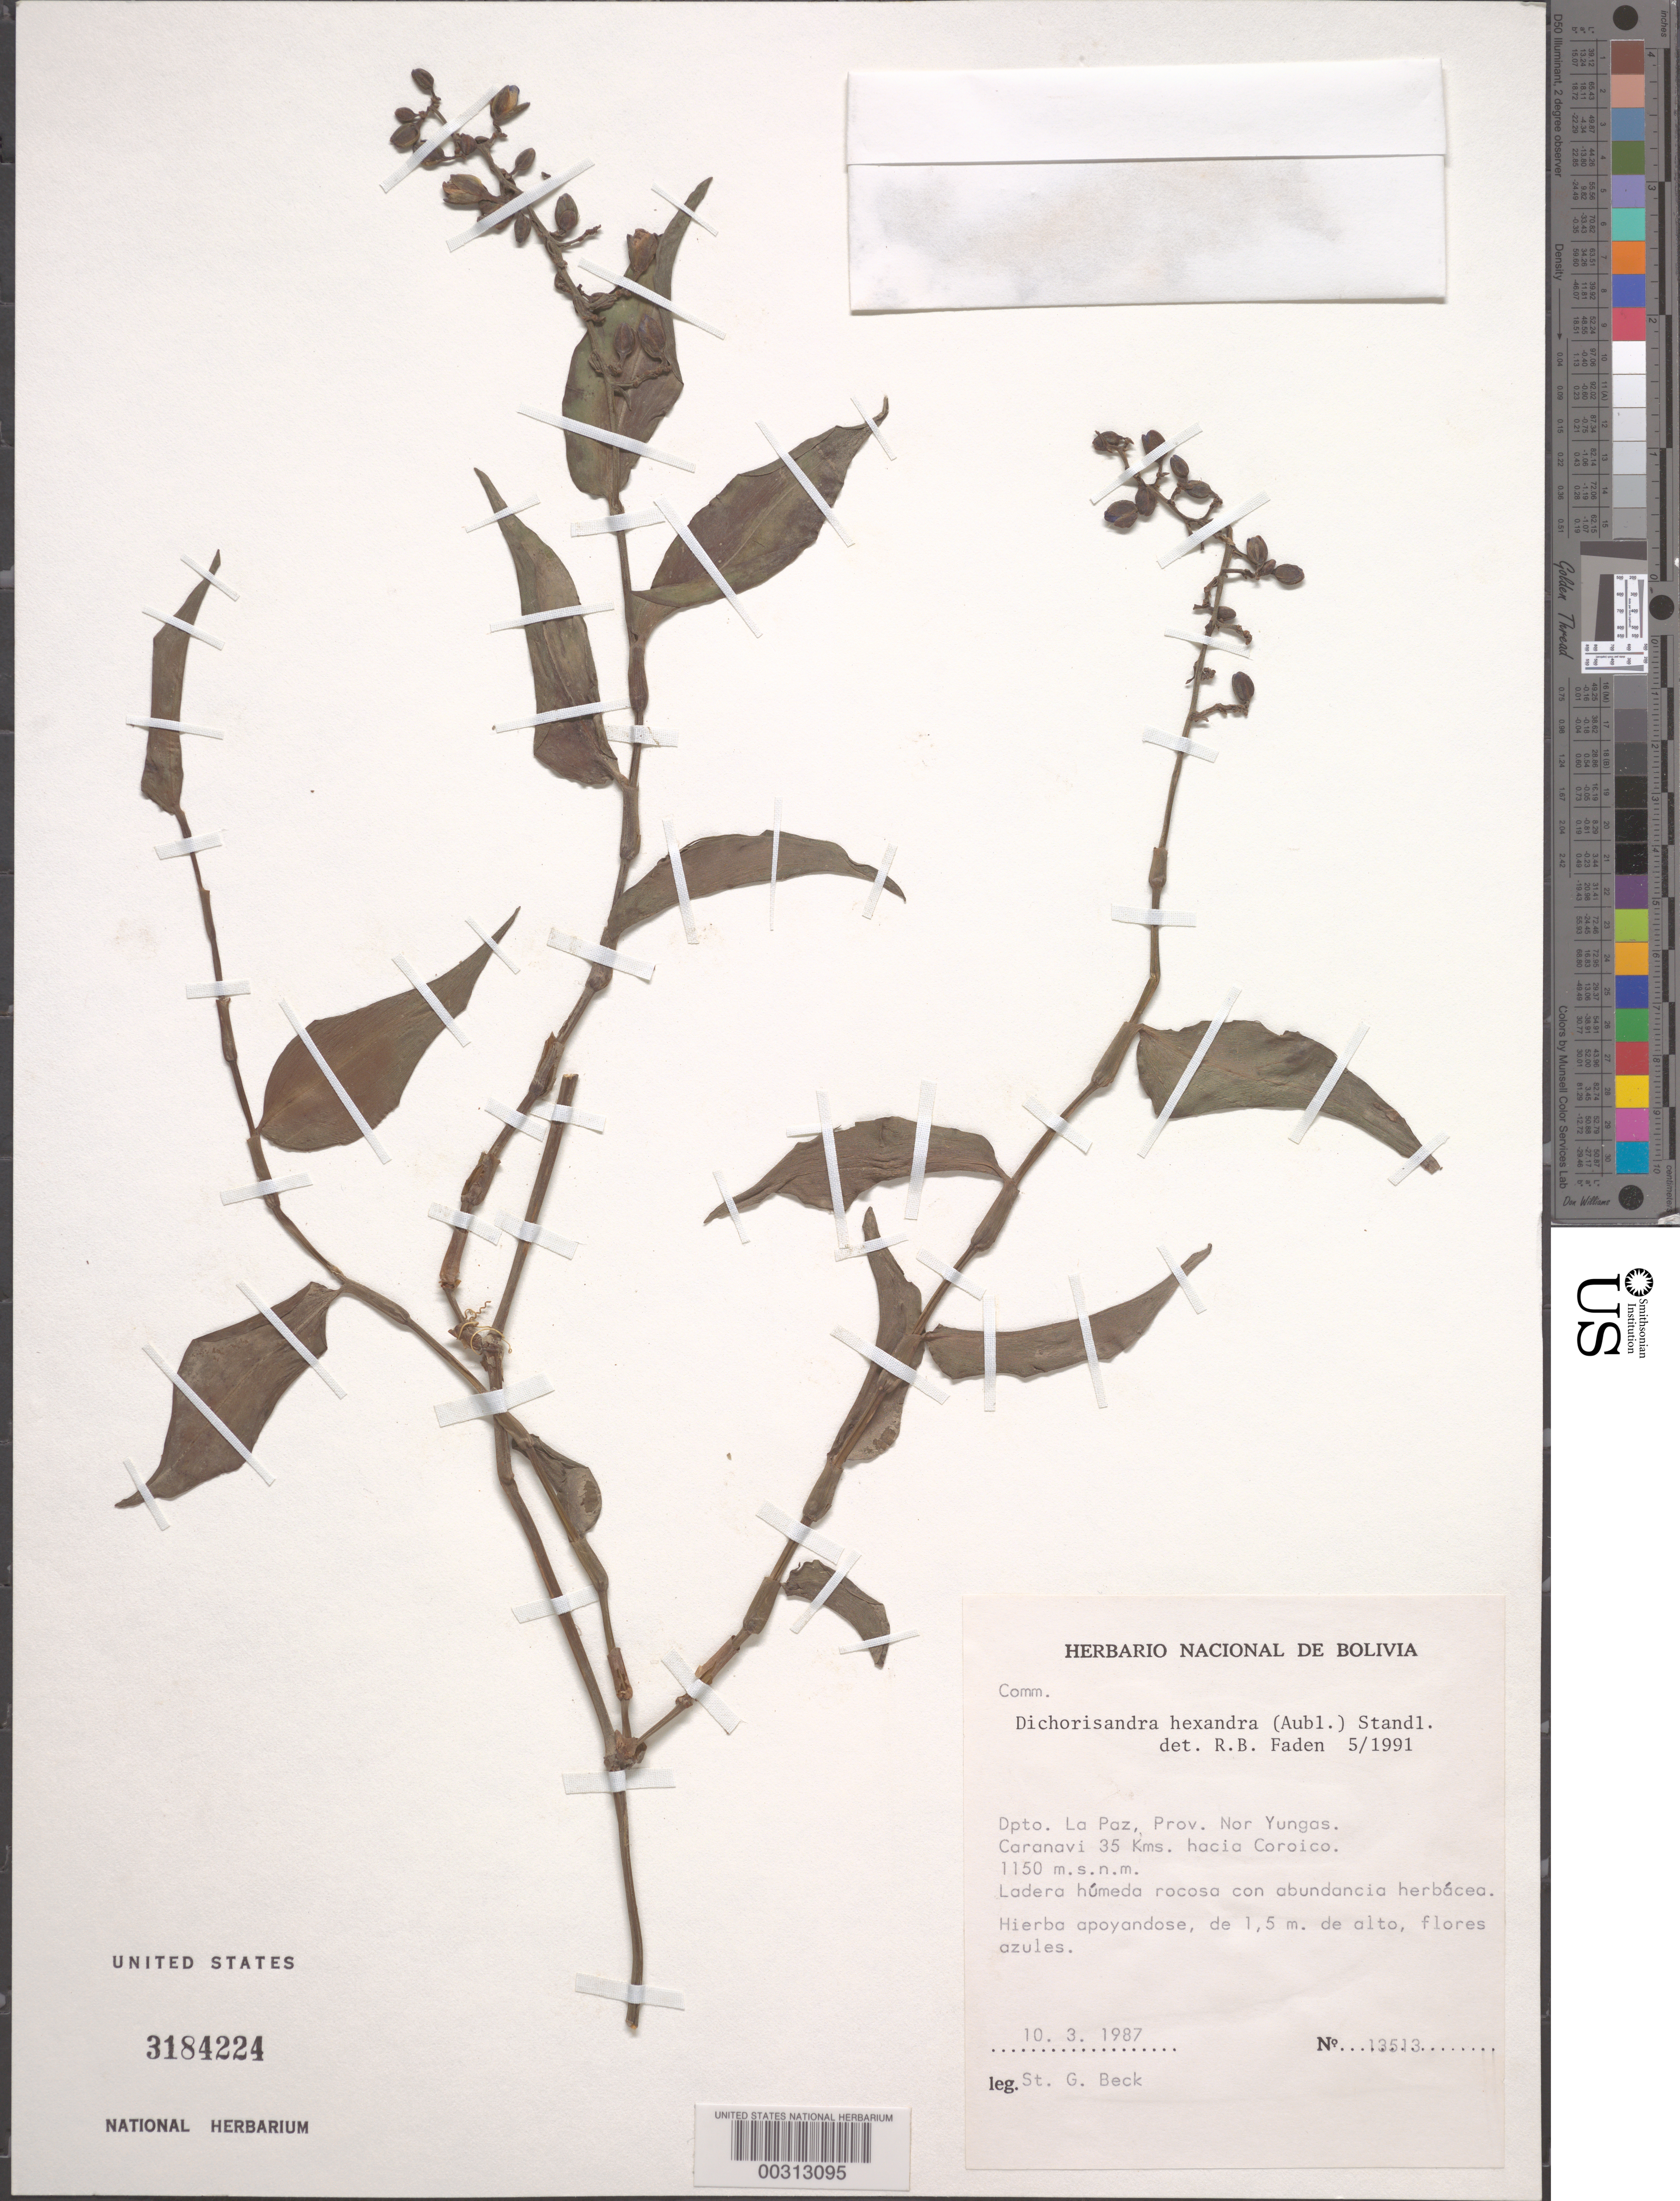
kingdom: Plantae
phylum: Tracheophyta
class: Liliopsida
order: Commelinales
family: Commelinaceae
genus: Dichorisandra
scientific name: Dichorisandra hexandra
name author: (Aubl.) Standl.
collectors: S. G. Beck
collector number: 13513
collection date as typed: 10 Mar 1987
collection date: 1987-03-10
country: Bolivia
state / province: La Paz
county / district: Nor Yungas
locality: Caranavi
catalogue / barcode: US 3184224